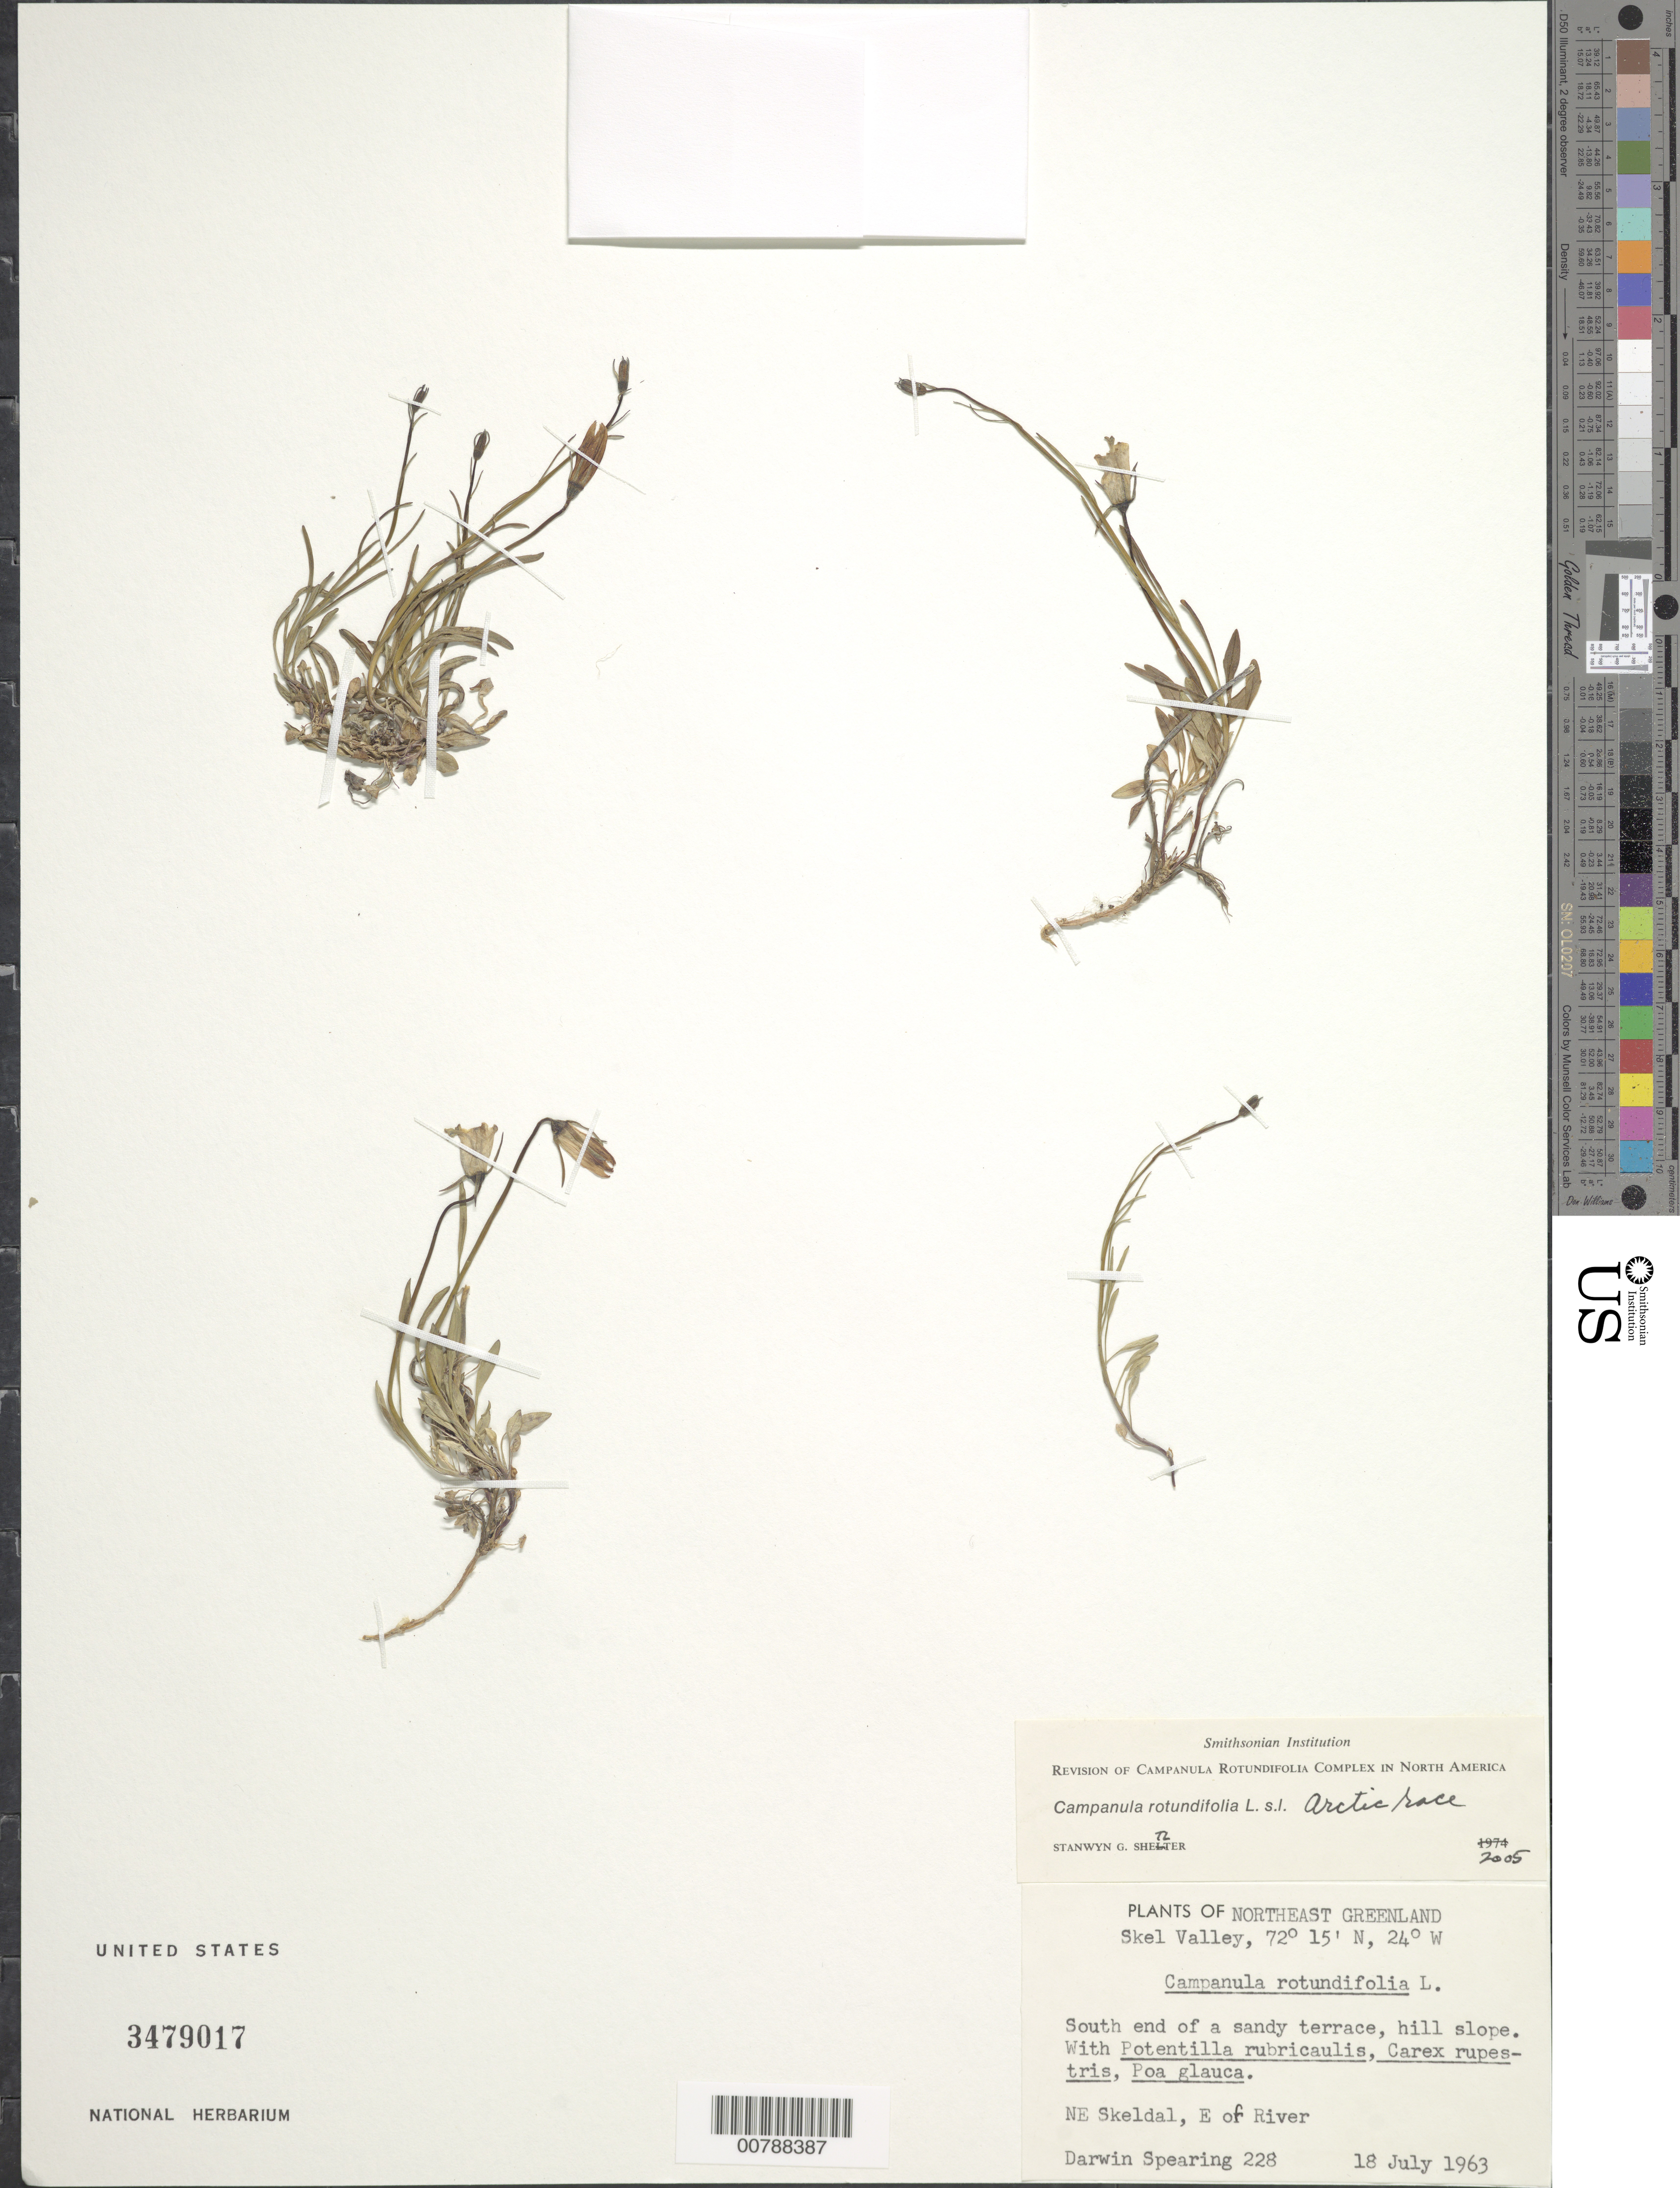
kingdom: Plantae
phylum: Tracheophyta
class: Magnoliopsida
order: Asterales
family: Campanulaceae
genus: Campanula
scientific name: Campanula rotundifolia L. Arctic race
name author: L.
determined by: Shetler, Stanwyn G., (US), NMNH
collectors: D. Spearing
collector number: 228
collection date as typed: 18 July 1963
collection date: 1963-07-18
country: Greenland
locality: Skel Valley. NE Skeldal, E of river.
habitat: South end of a sandy terrace, hill slope. With Potentilla rubricaulis, Carex rupestris, Poa glauca.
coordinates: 72 15' N, 24 W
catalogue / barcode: US 3479017